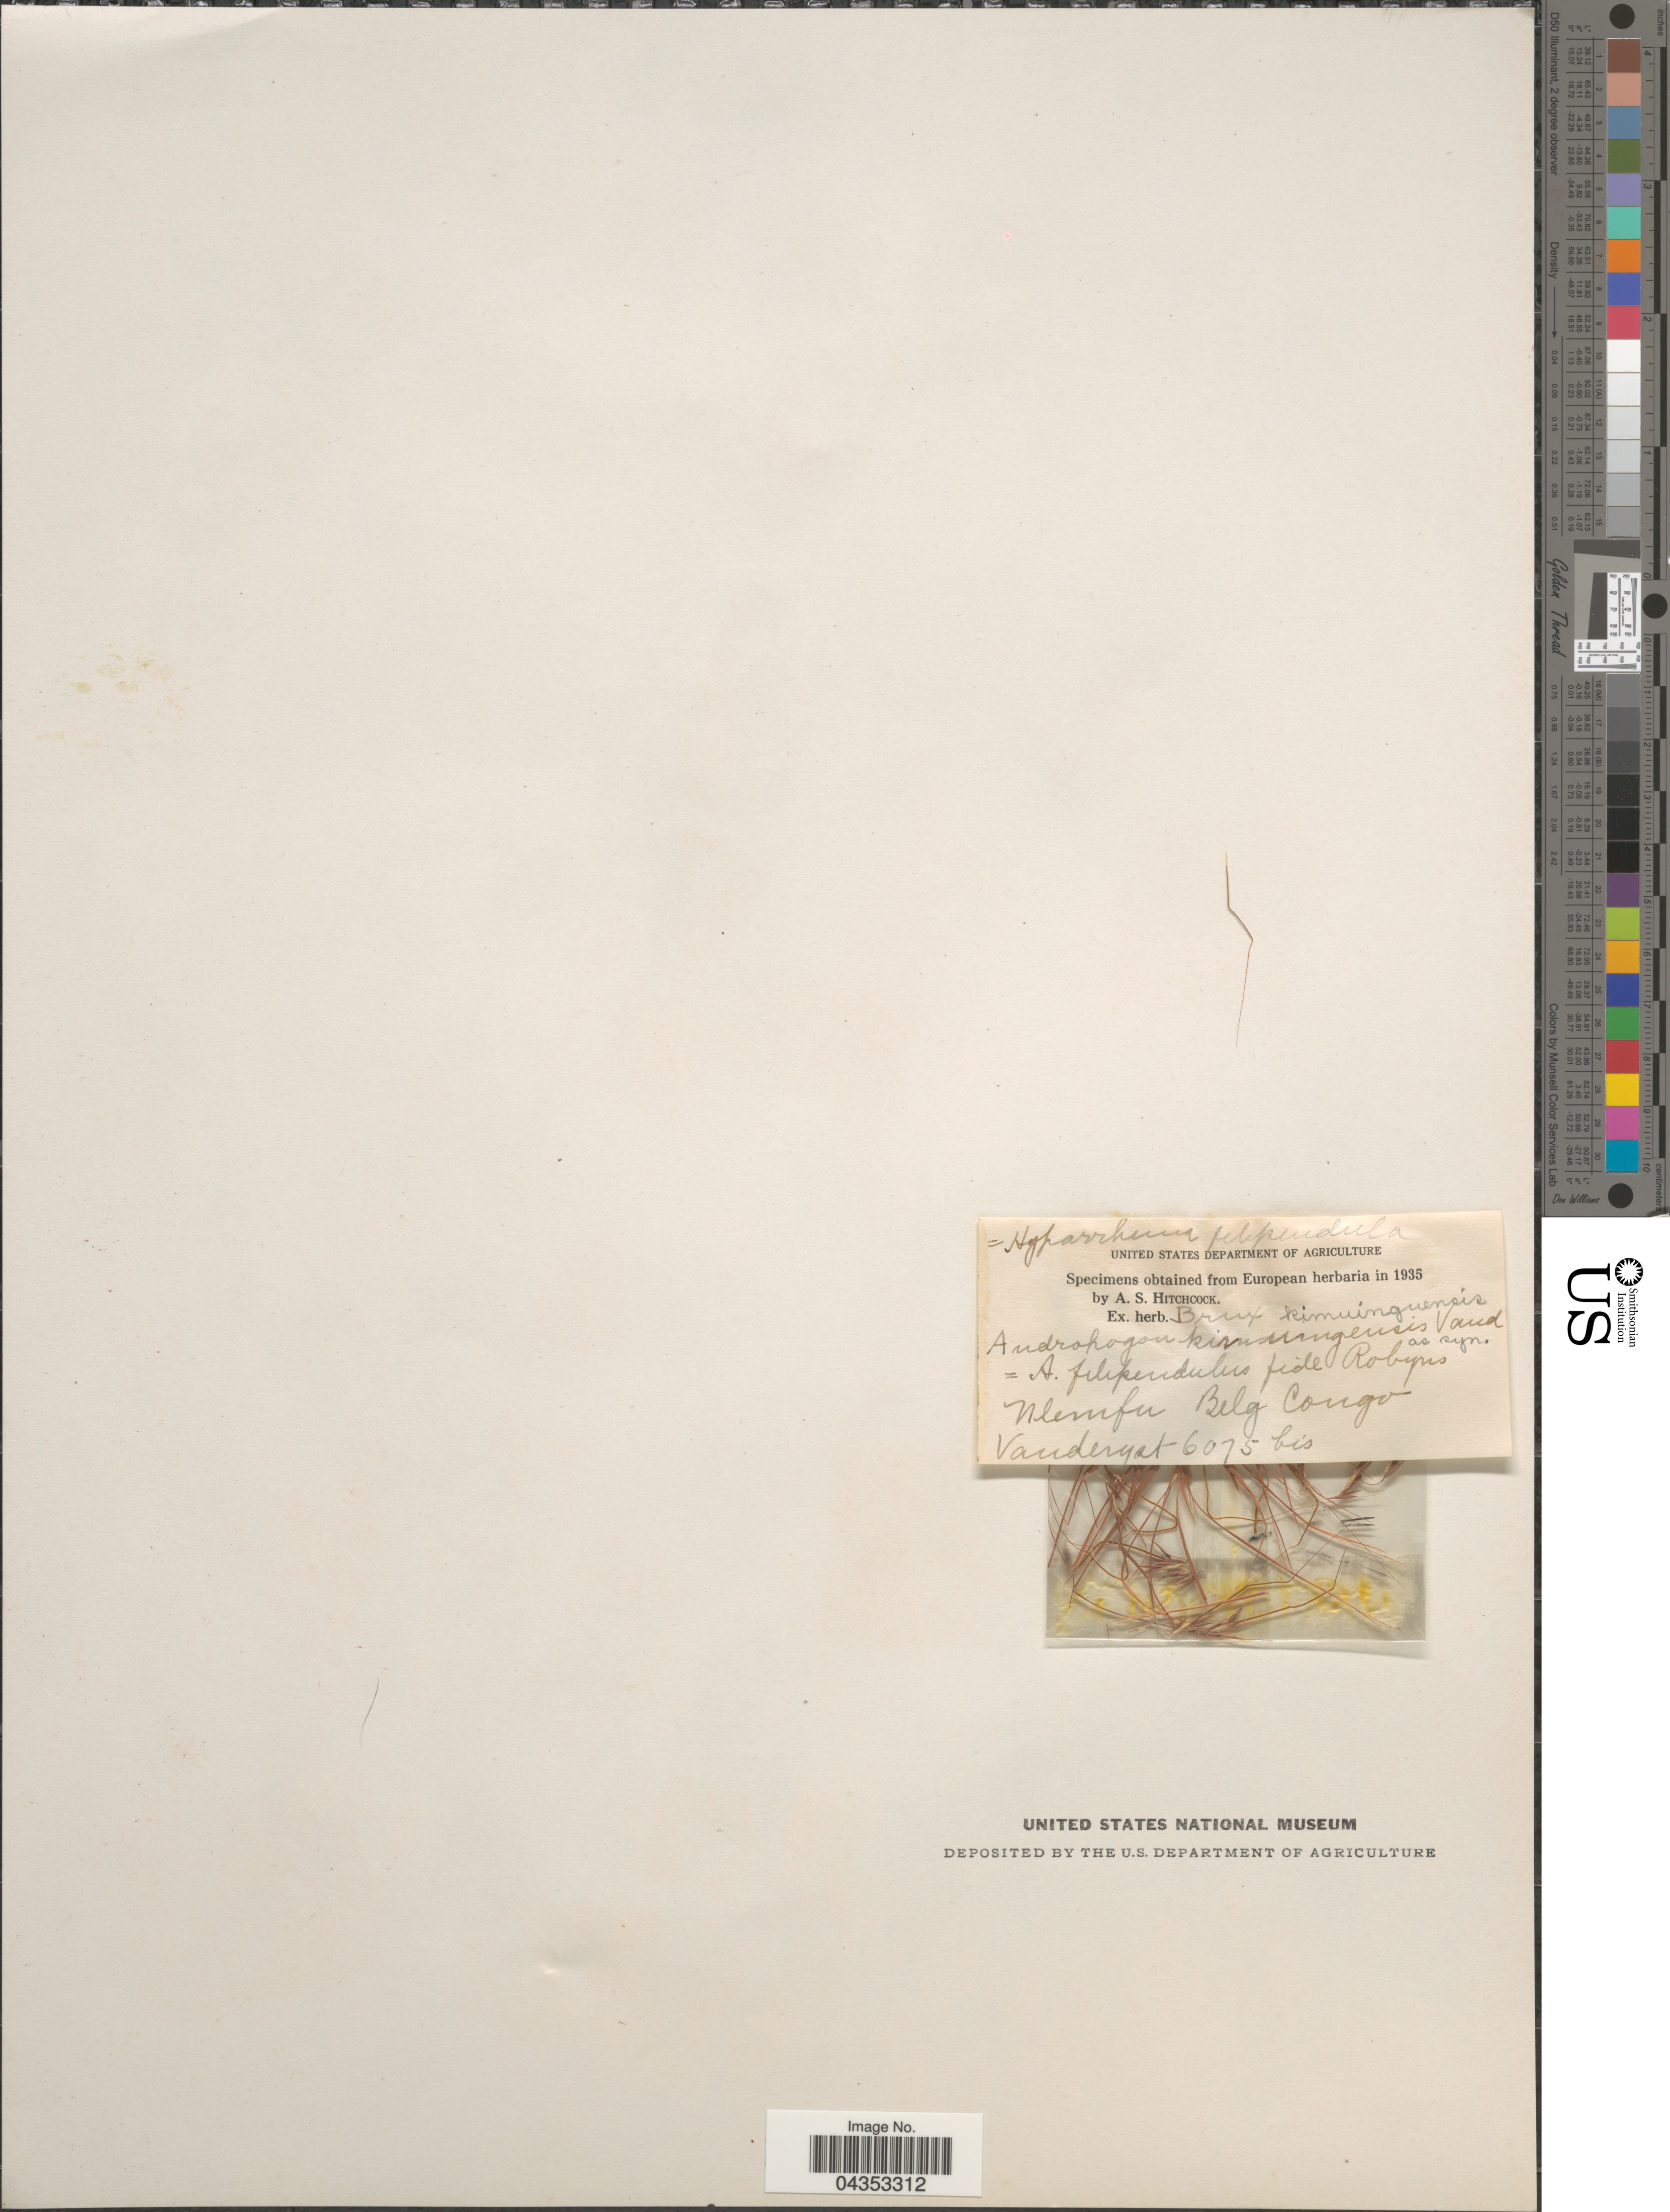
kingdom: Plantae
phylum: Tracheophyta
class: Liliopsida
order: Poales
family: Poaceae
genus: Hyparrhenia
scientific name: Hyparrhenia filipendula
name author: (Hochr.) Stapf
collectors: Vanderyst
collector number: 6075bis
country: Congo, Democratic Republic of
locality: Nlemfu Belg Congo.